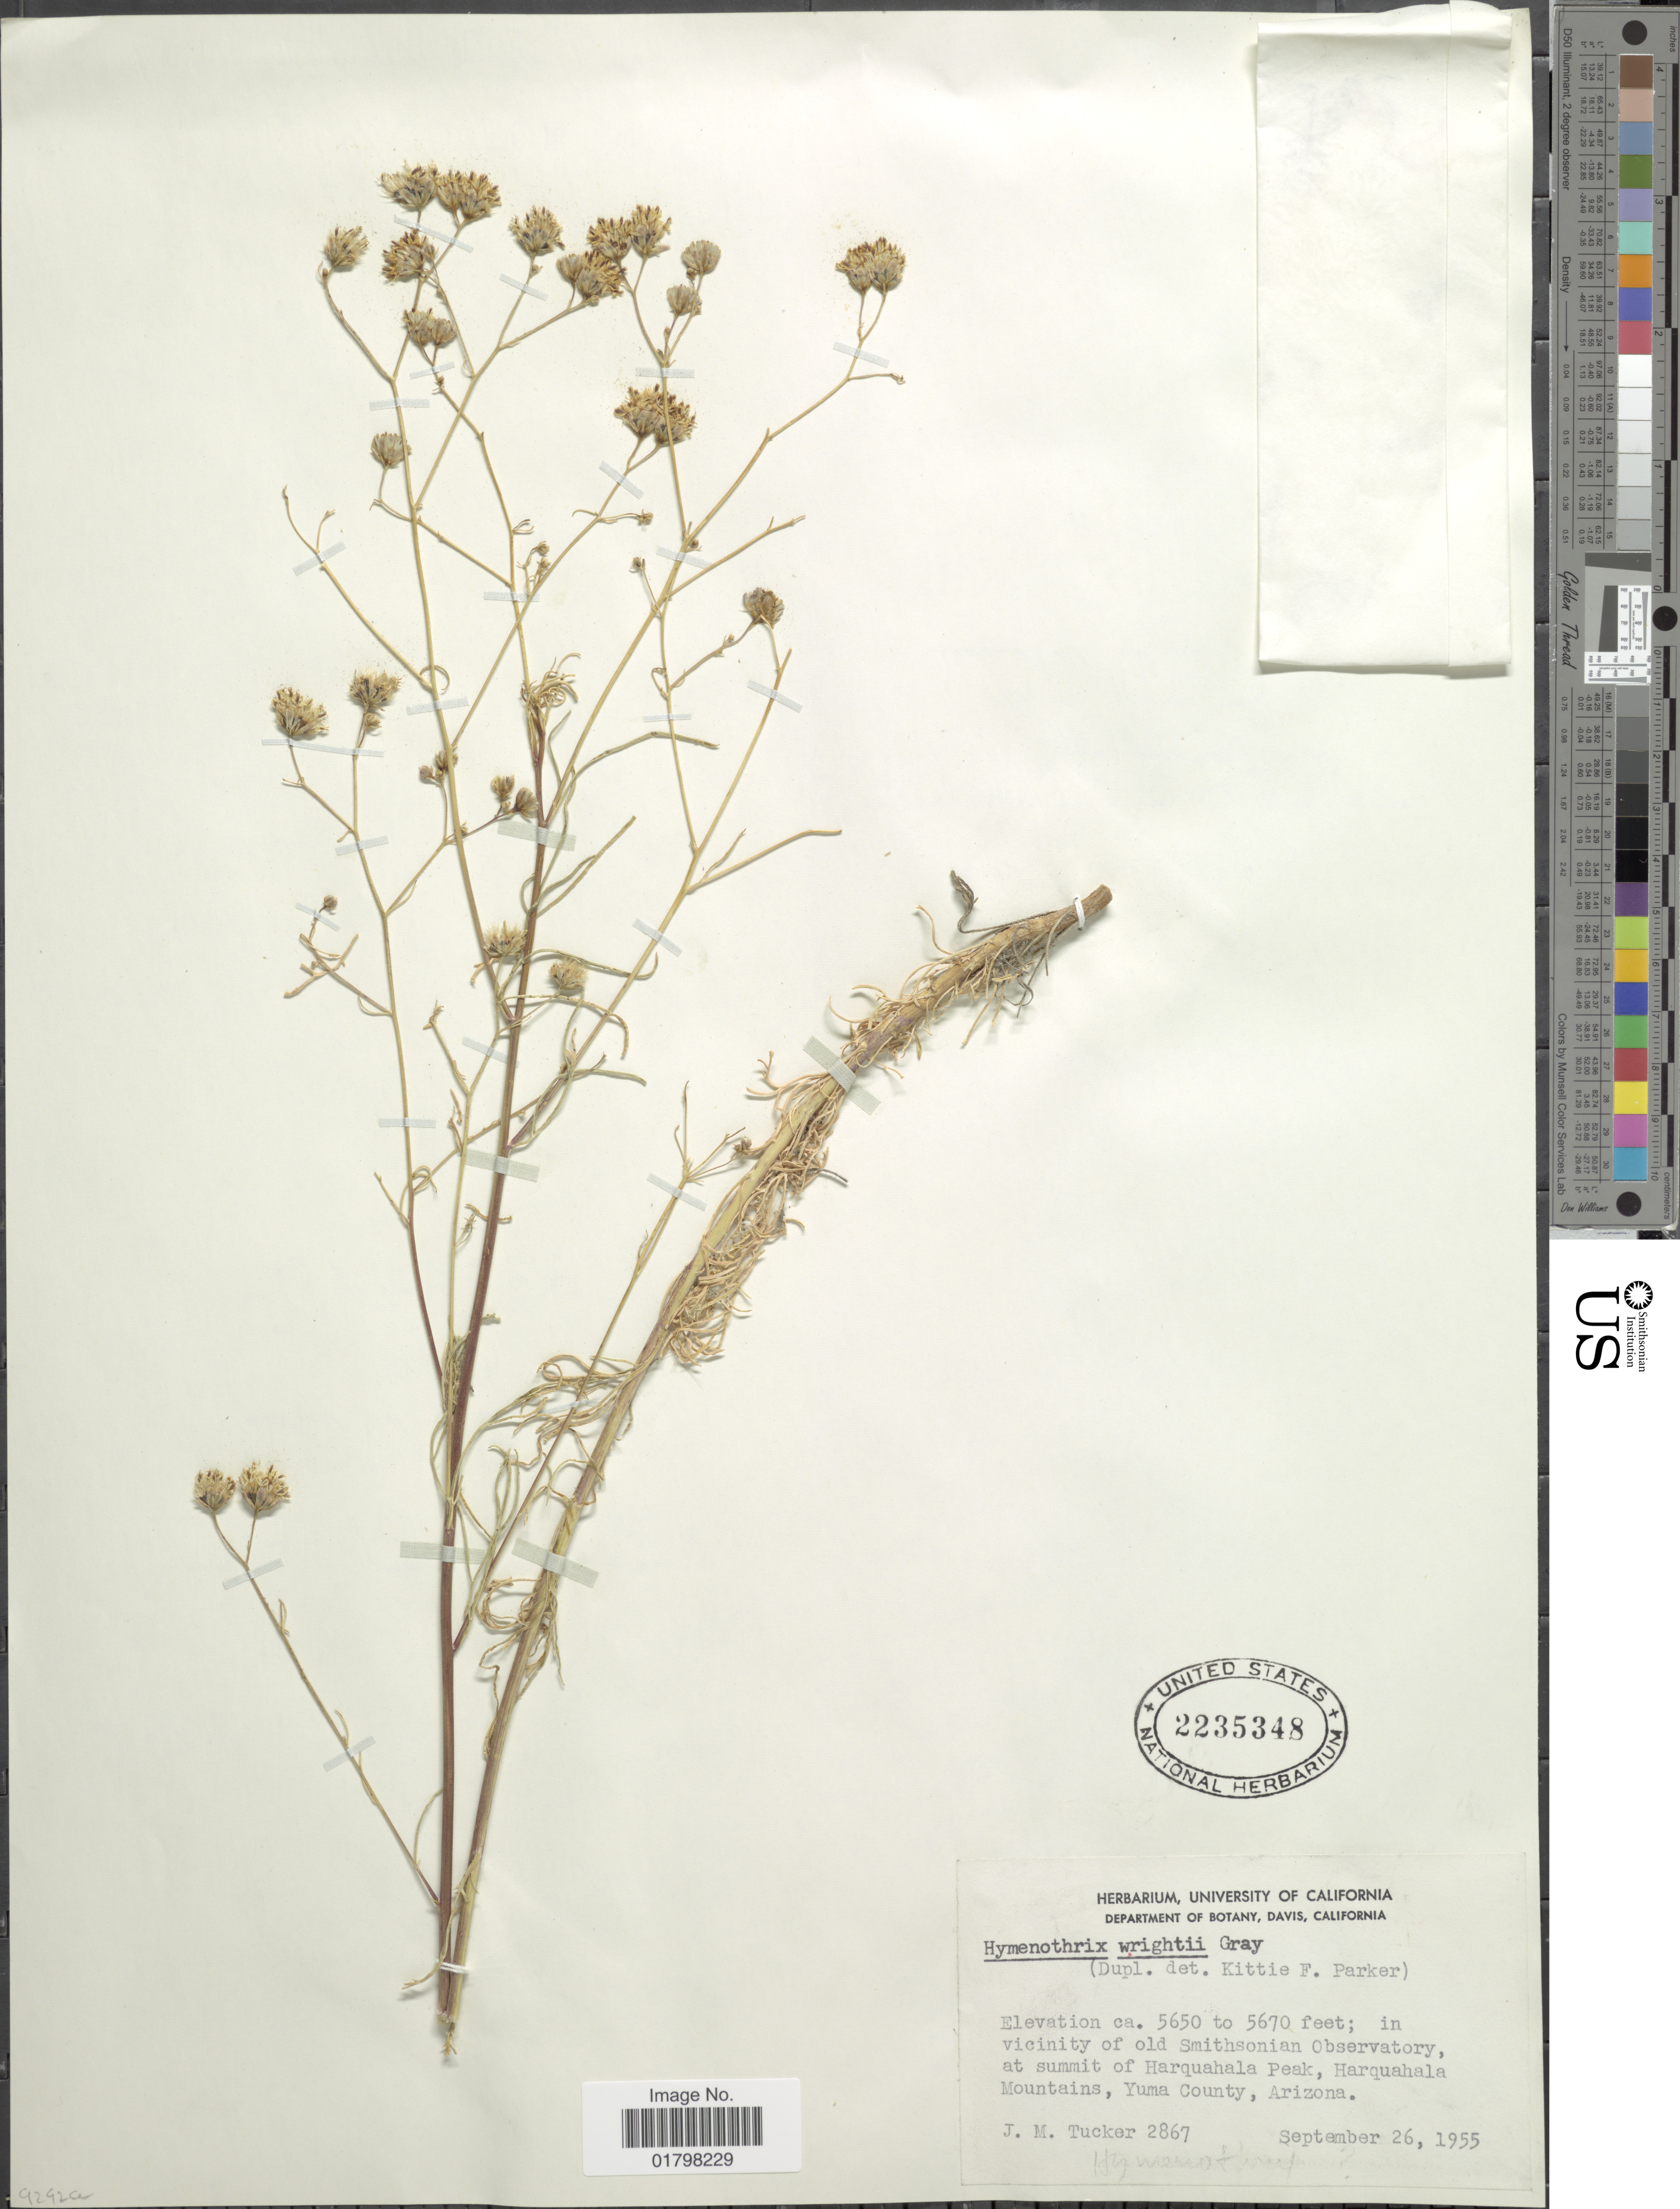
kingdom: Plantae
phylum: Tracheophyta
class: Magnoliopsida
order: Asterales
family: Asteraceae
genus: Schkuhria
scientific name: Schkuhria wislizeni var. wrightii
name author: (A. Gray) S.F. Blake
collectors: J. M. Tucker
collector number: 2867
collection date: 1955-09-26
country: United States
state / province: Arizona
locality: Department of Botany, Davis, California. In vicinity of old Smithsonian Observatory, at summit of Harquahala Peak, Harquahala Mountains, Yuma County, Arizona.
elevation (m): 1722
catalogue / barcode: US 2235348